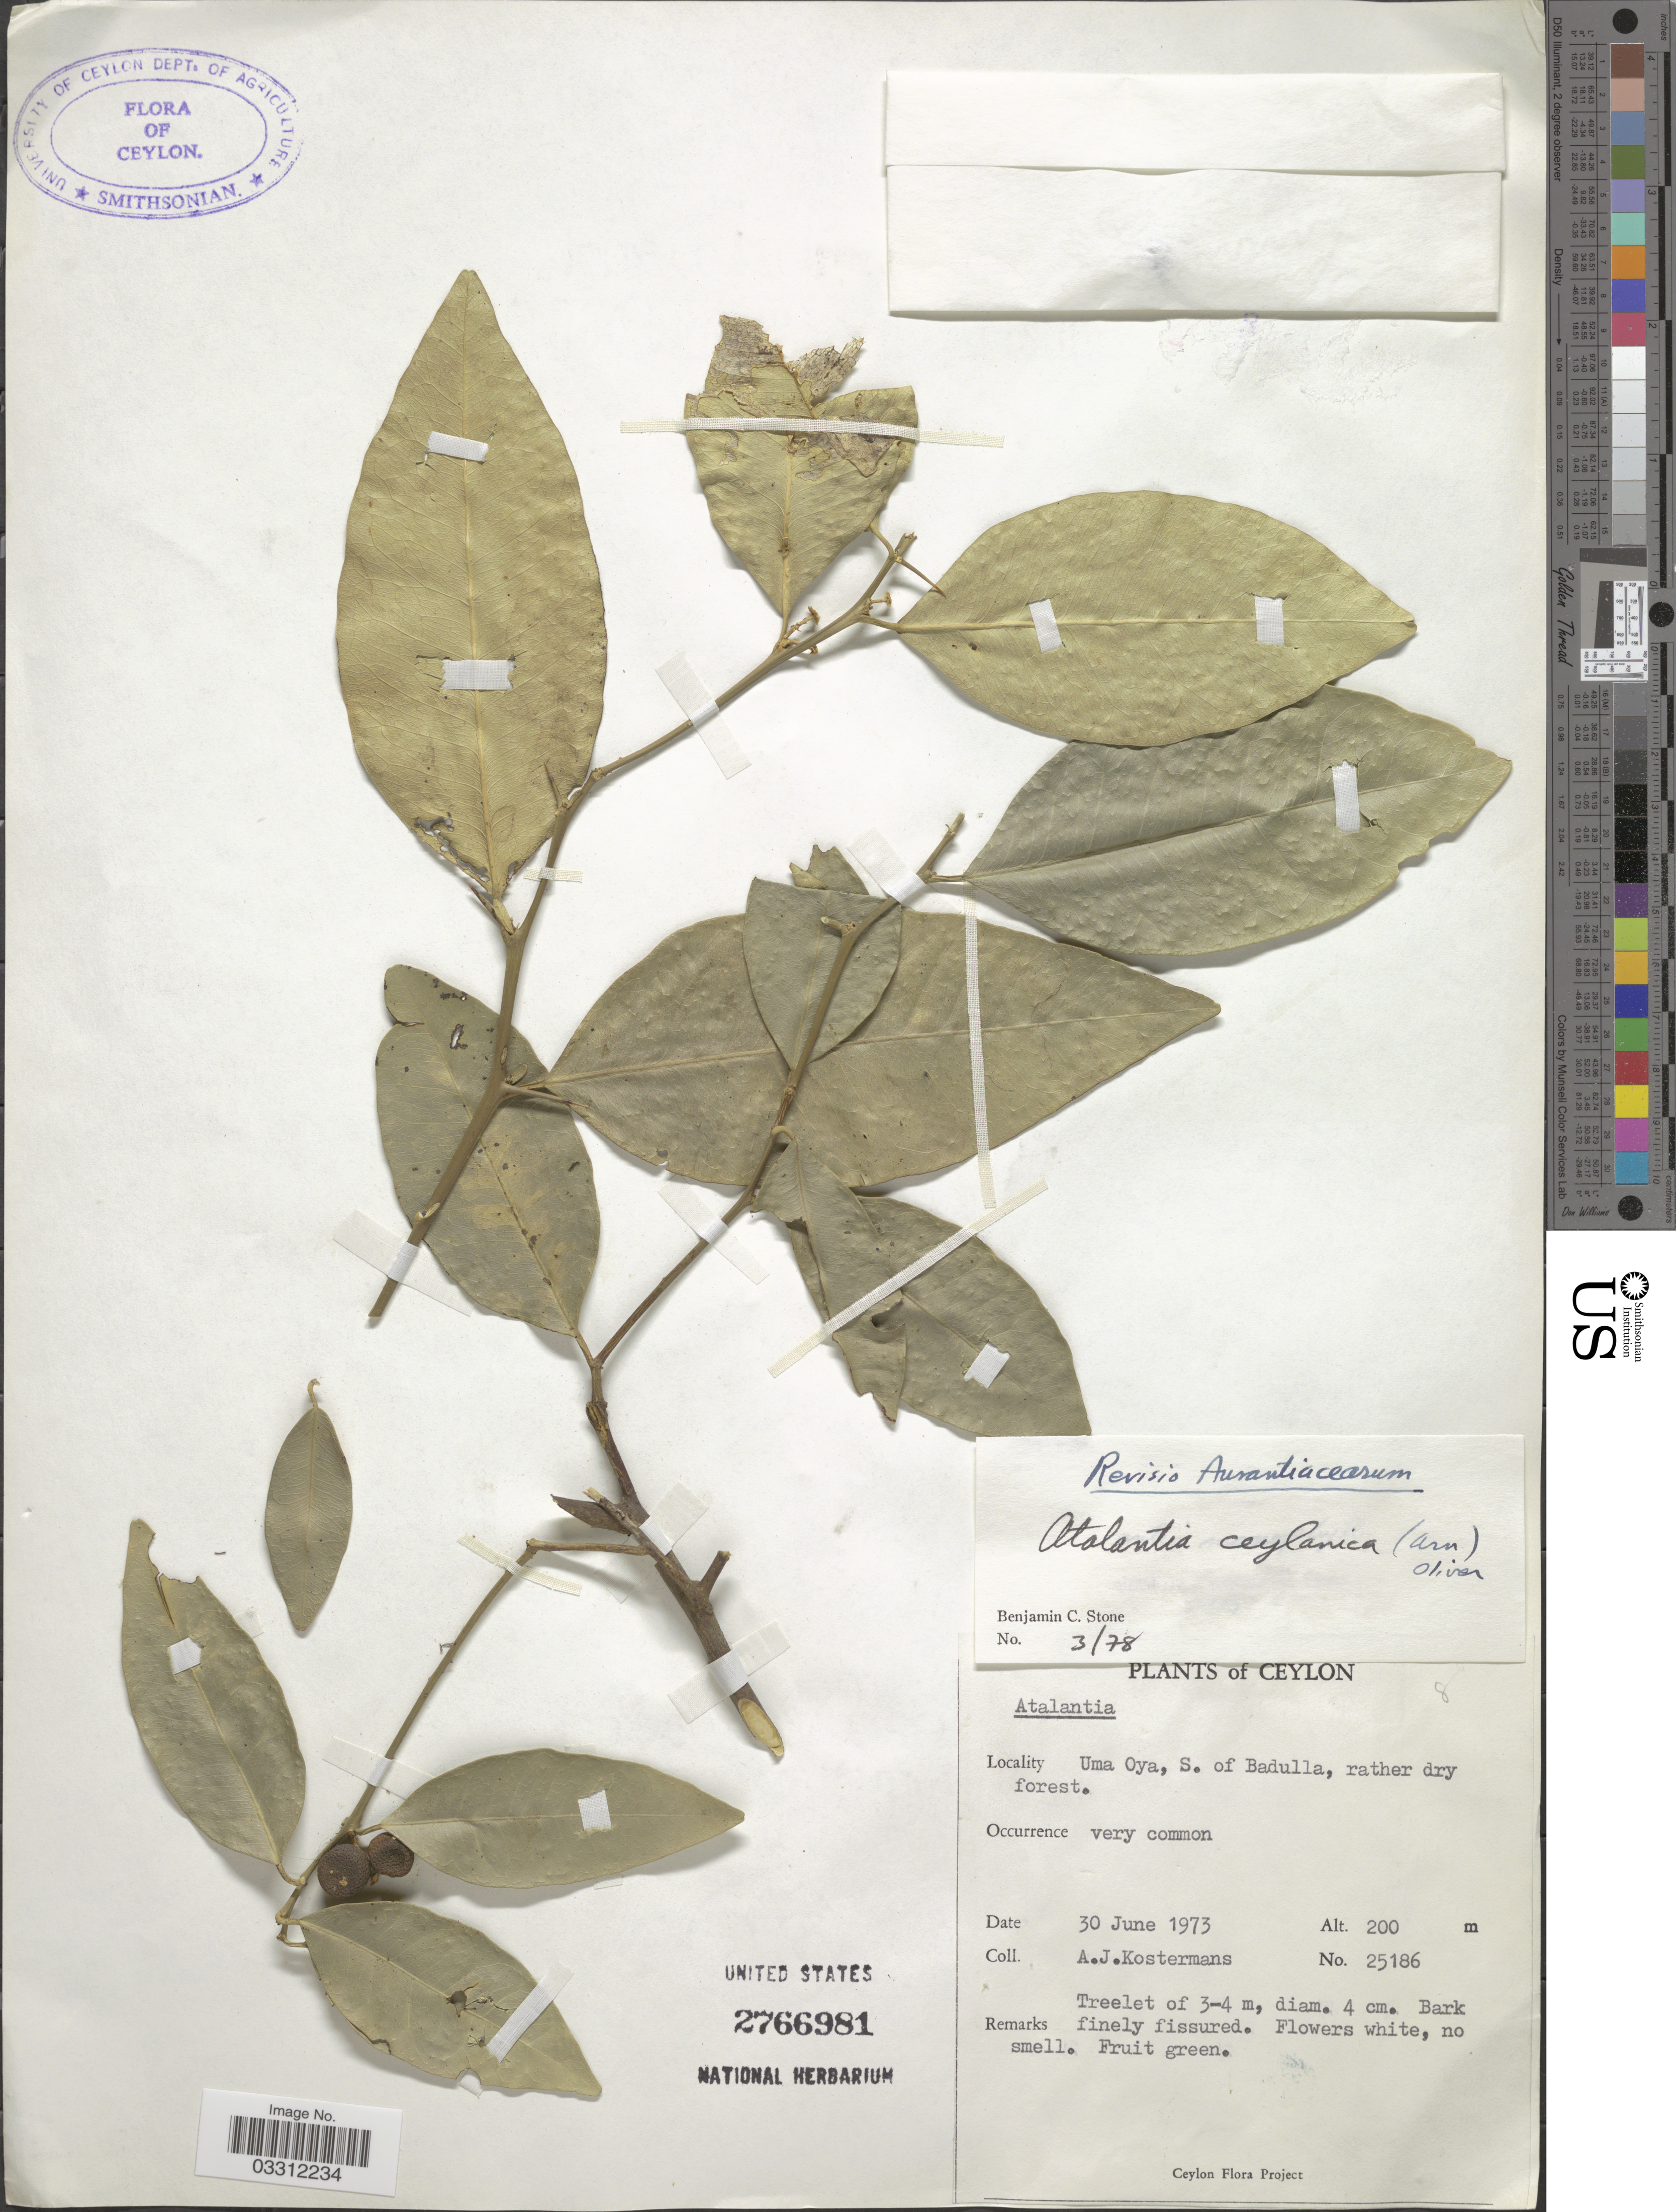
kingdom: Plantae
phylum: Tracheophyta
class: Magnoliopsida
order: Sapindales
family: Rutaceae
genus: Atalantia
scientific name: Atalantia ceylanica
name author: (Arn.) Oliv.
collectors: A. J. G. Kostermans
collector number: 25186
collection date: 1973-06-30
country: Sri Lanka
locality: Ceylon, Uma Oya, S. of Badulla.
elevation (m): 200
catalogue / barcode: US 2766981